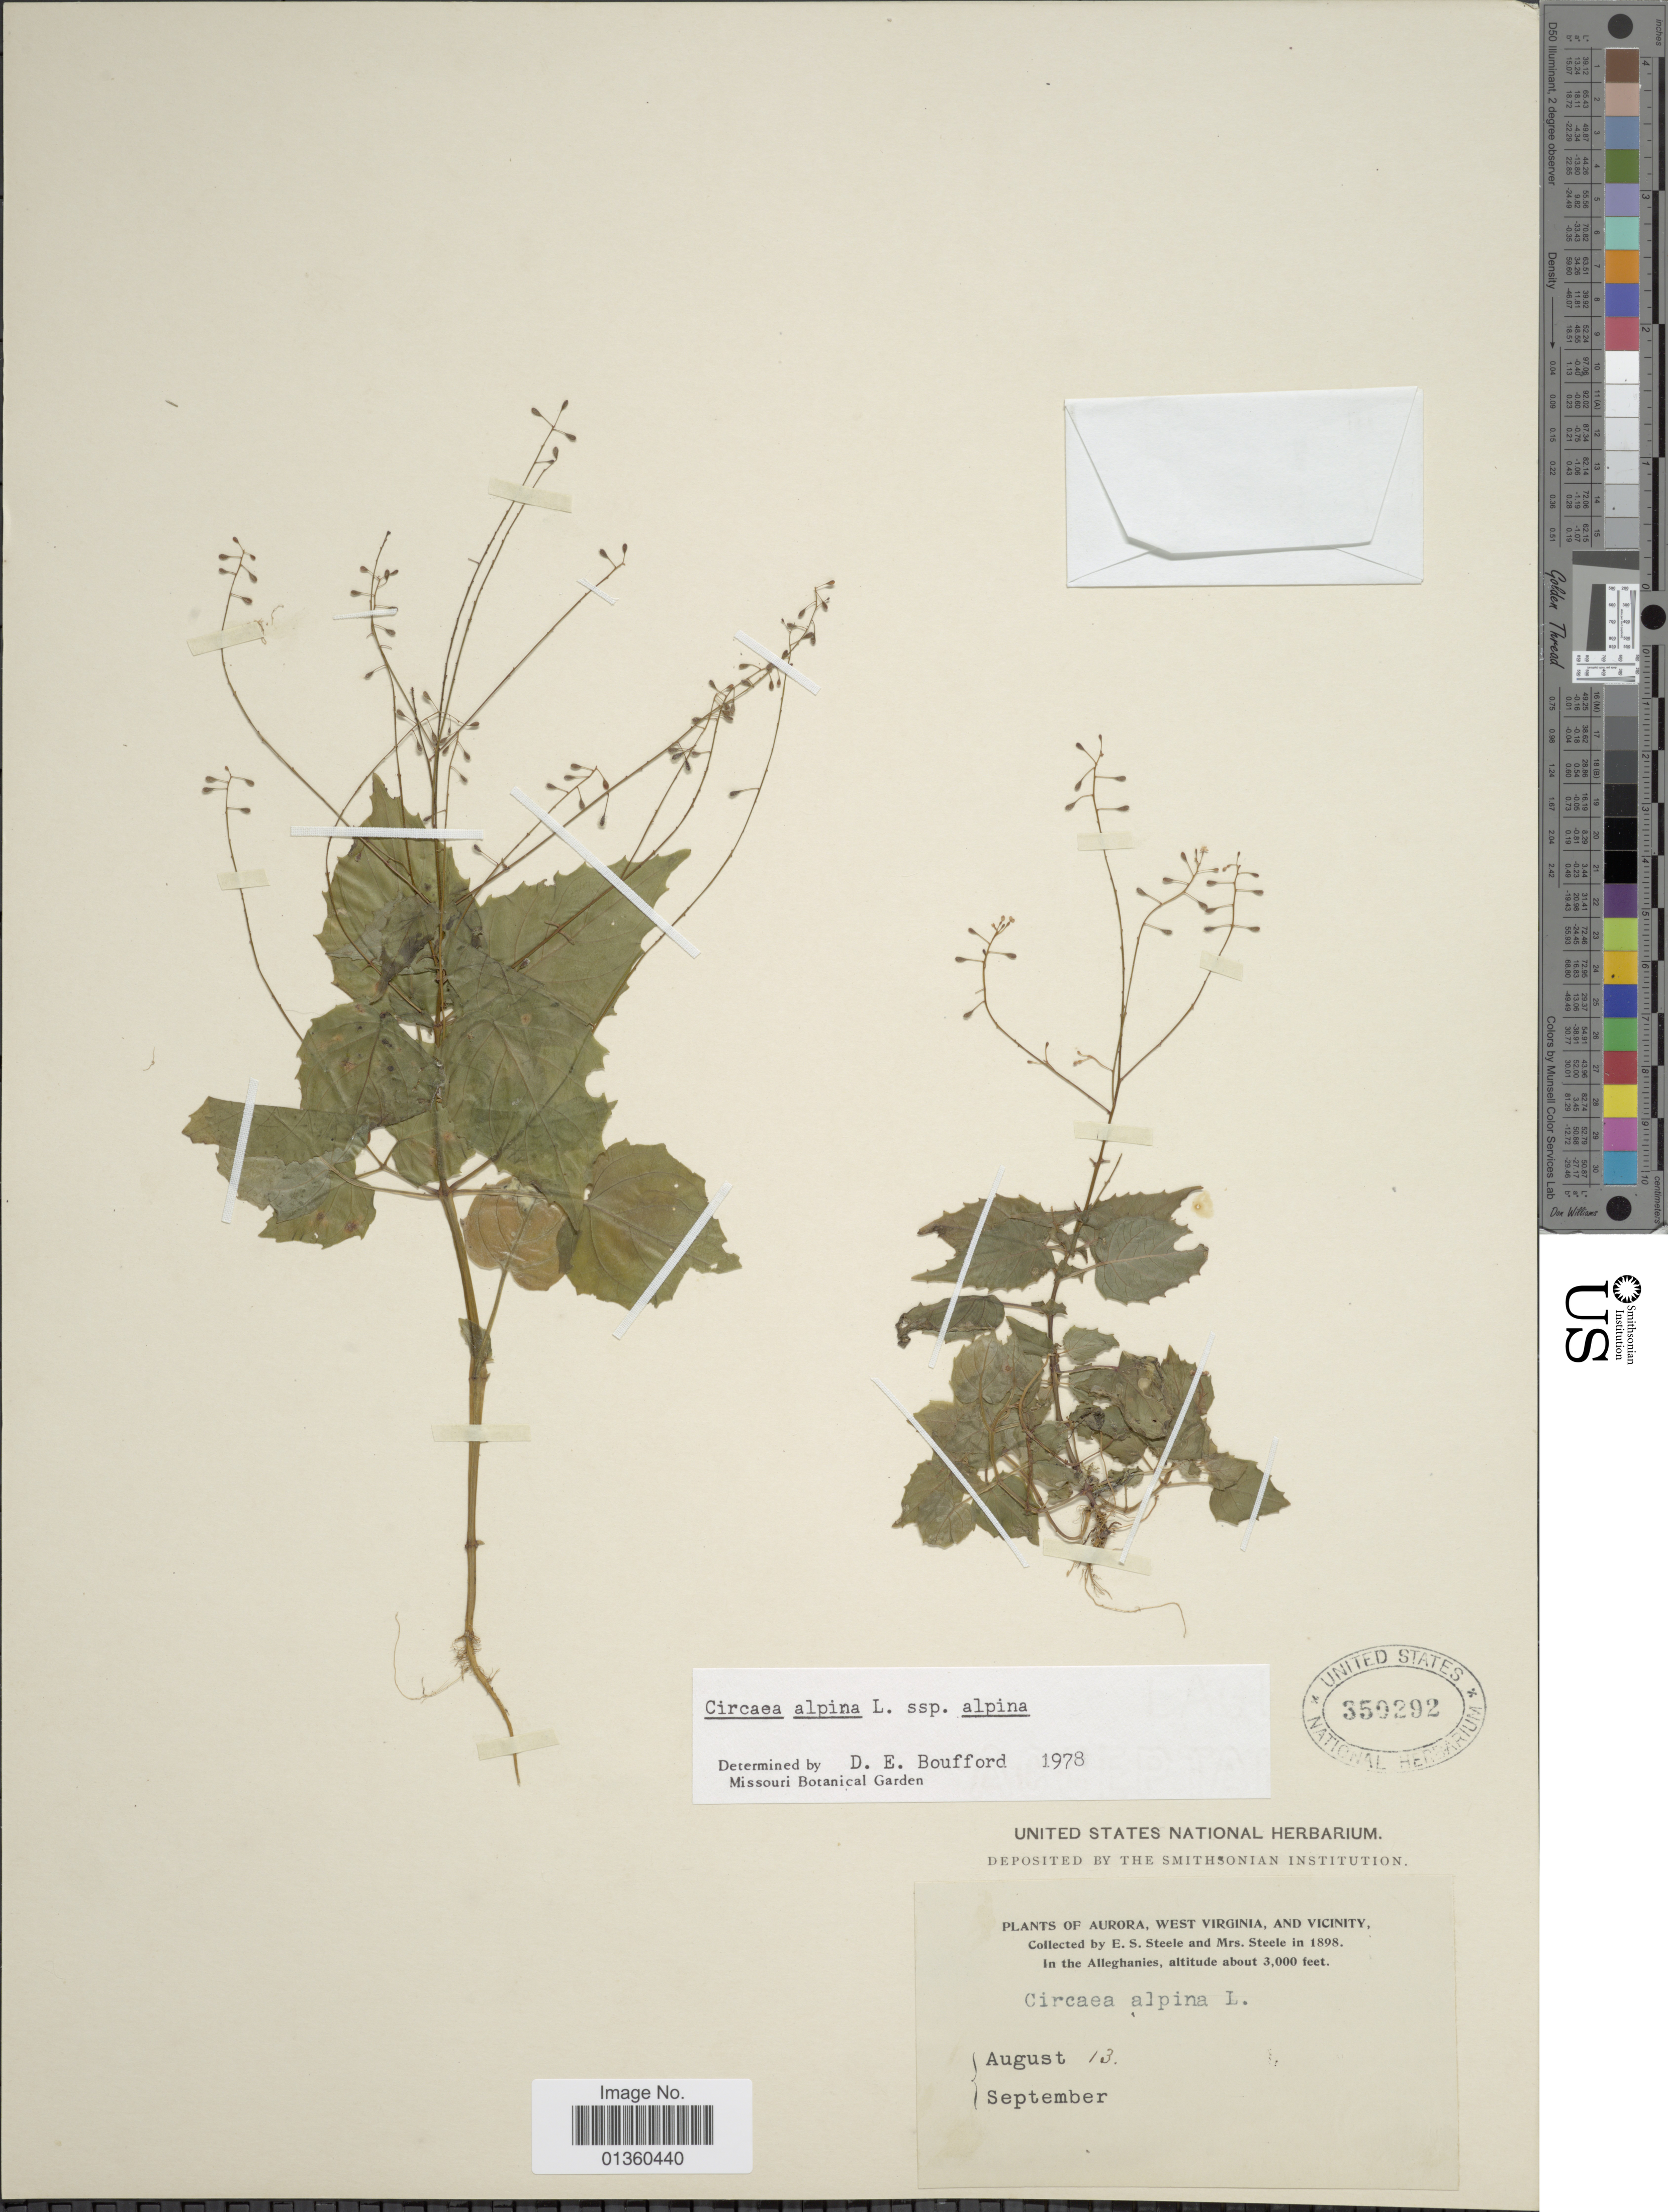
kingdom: Plantae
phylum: Tracheophyta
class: Magnoliopsida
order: Myrtales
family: Onagraceae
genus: Circaea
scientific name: Circaea alpina subsp. alpina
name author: L.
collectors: E. Steele & -- Steele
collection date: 1898-08-13/1898-09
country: United States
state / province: West Virginia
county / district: Preston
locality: Aurora, and Vicinity, in the Alleghanies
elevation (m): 914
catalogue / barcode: US 350292